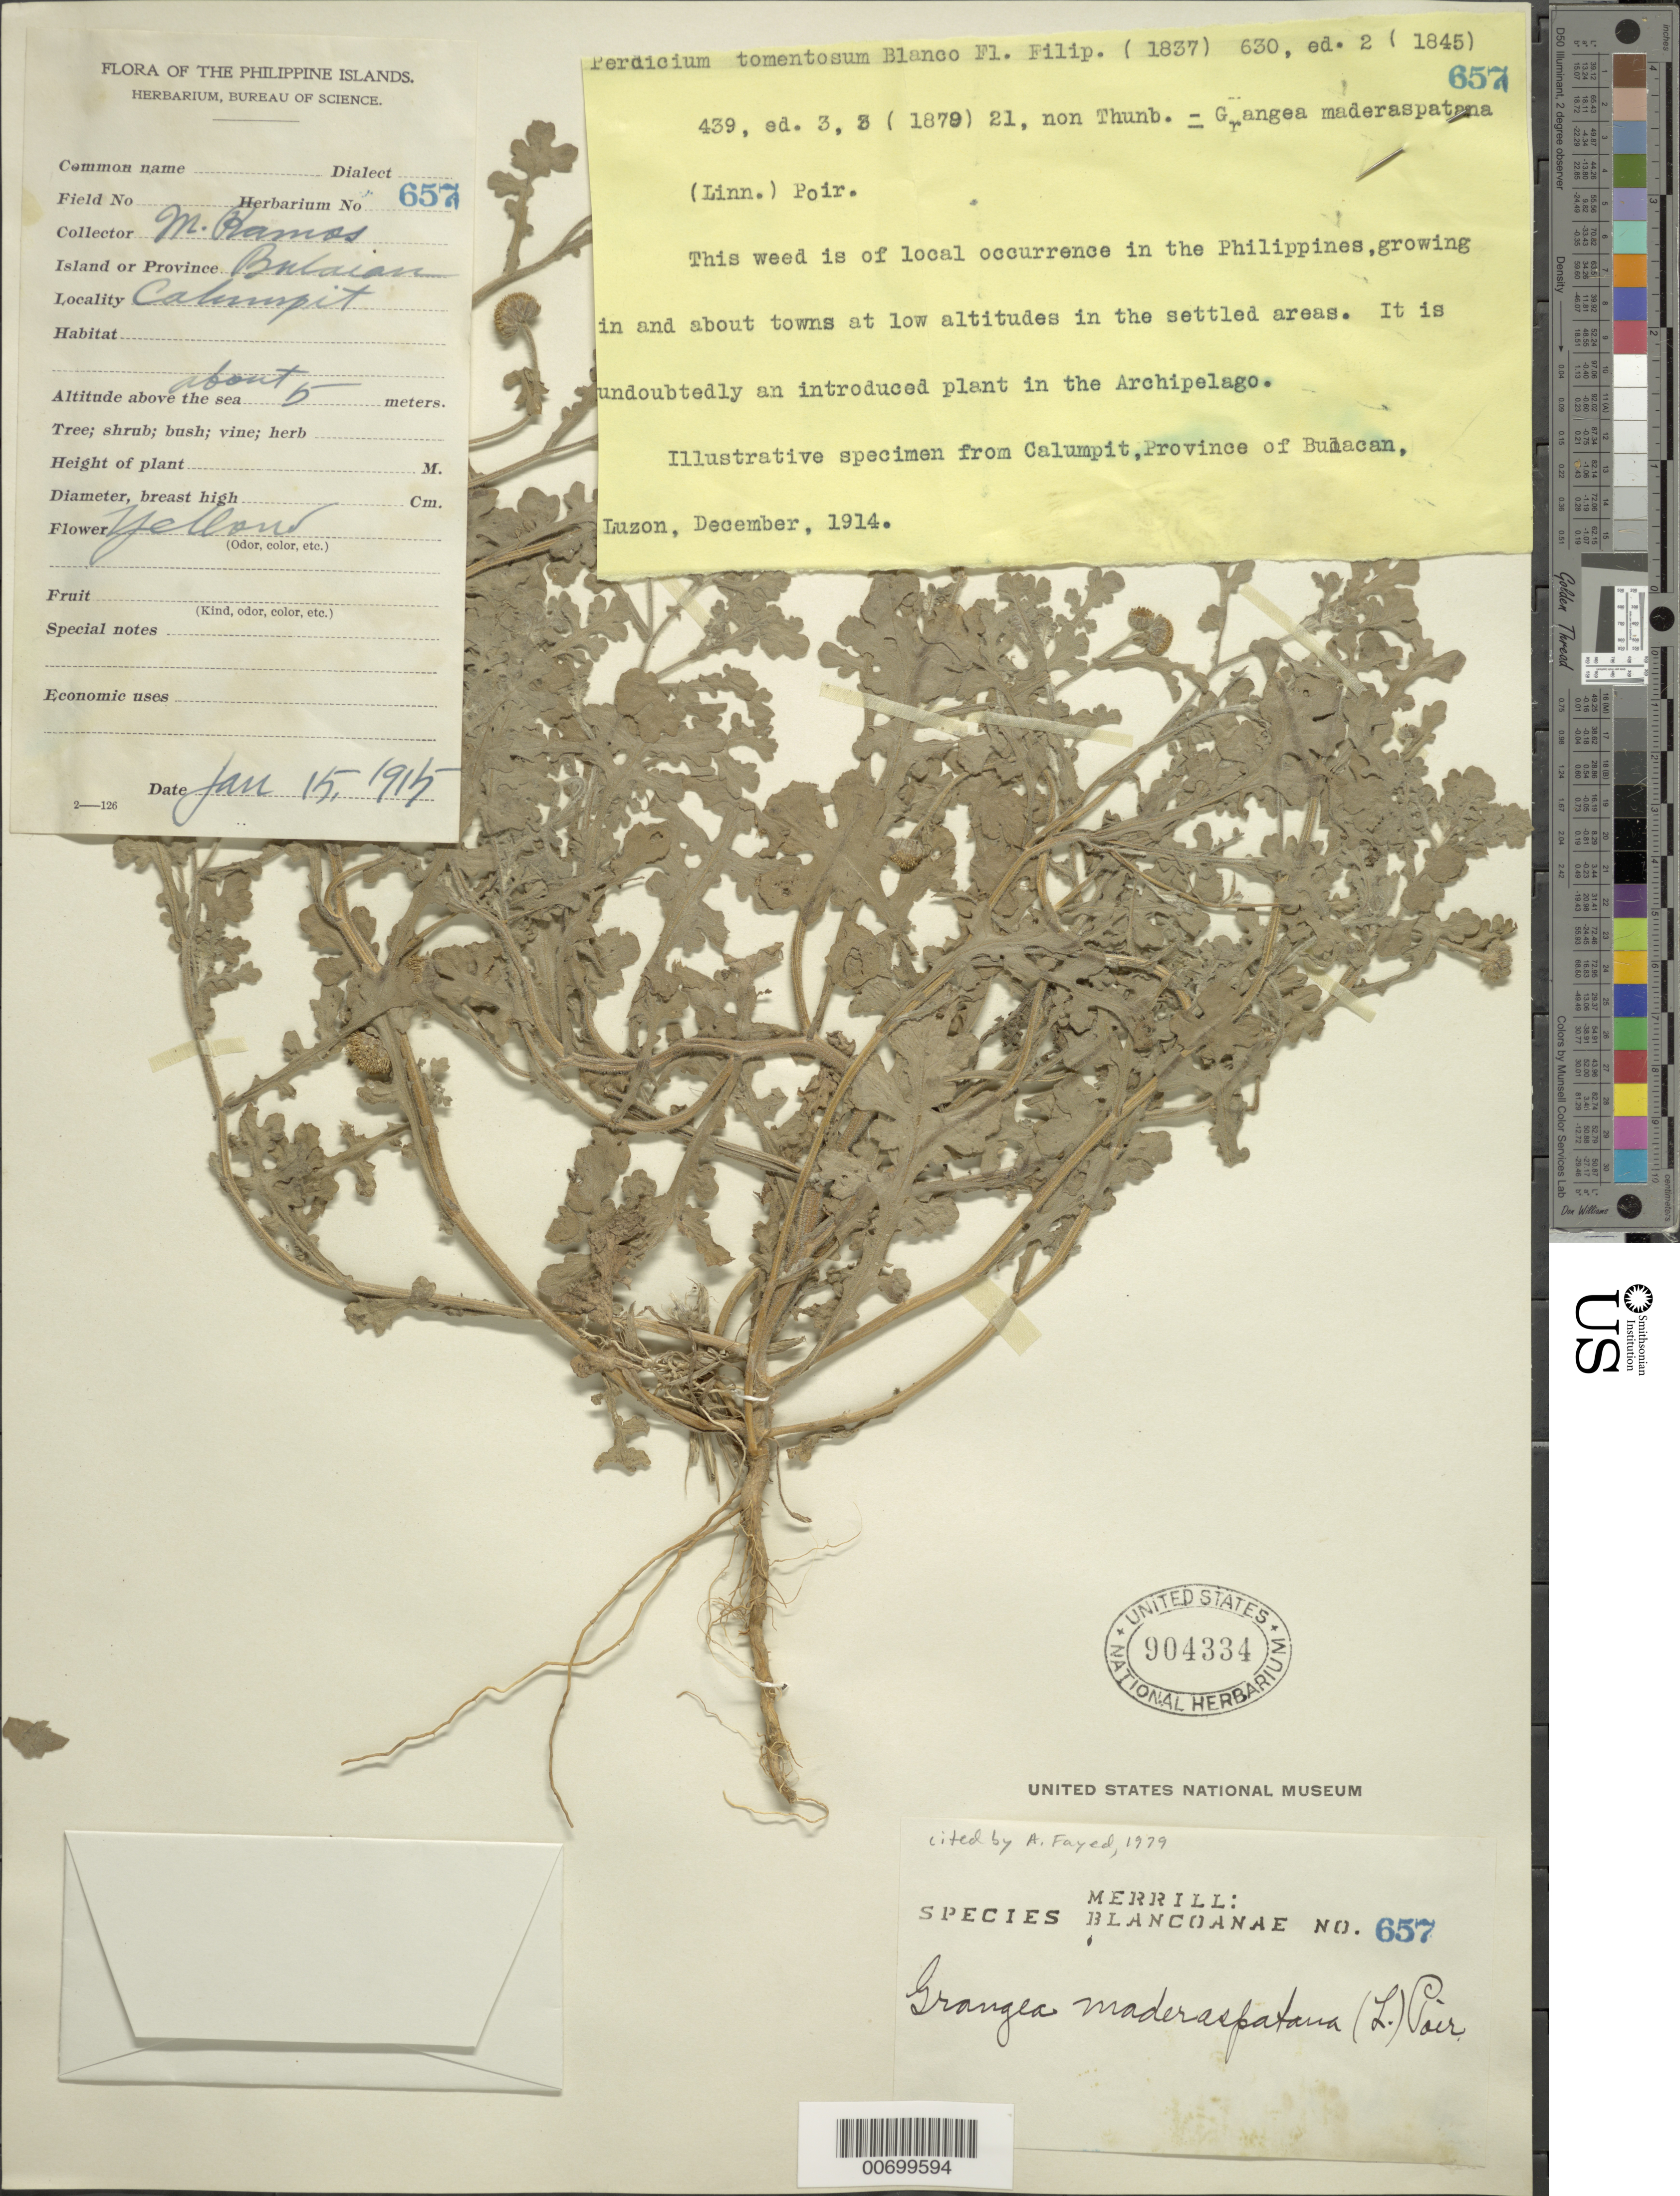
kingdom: Plantae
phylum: Tracheophyta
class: Magnoliopsida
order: Asterales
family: Asteraceae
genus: Grangea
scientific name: Grangea maderaspatana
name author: (L.) Poir.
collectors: M. Ramos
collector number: Sp. Blancoan. 0657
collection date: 1914-12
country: Philippines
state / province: Central Luzon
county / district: Bulacan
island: Luzon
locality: Calumpit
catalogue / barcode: US 904334